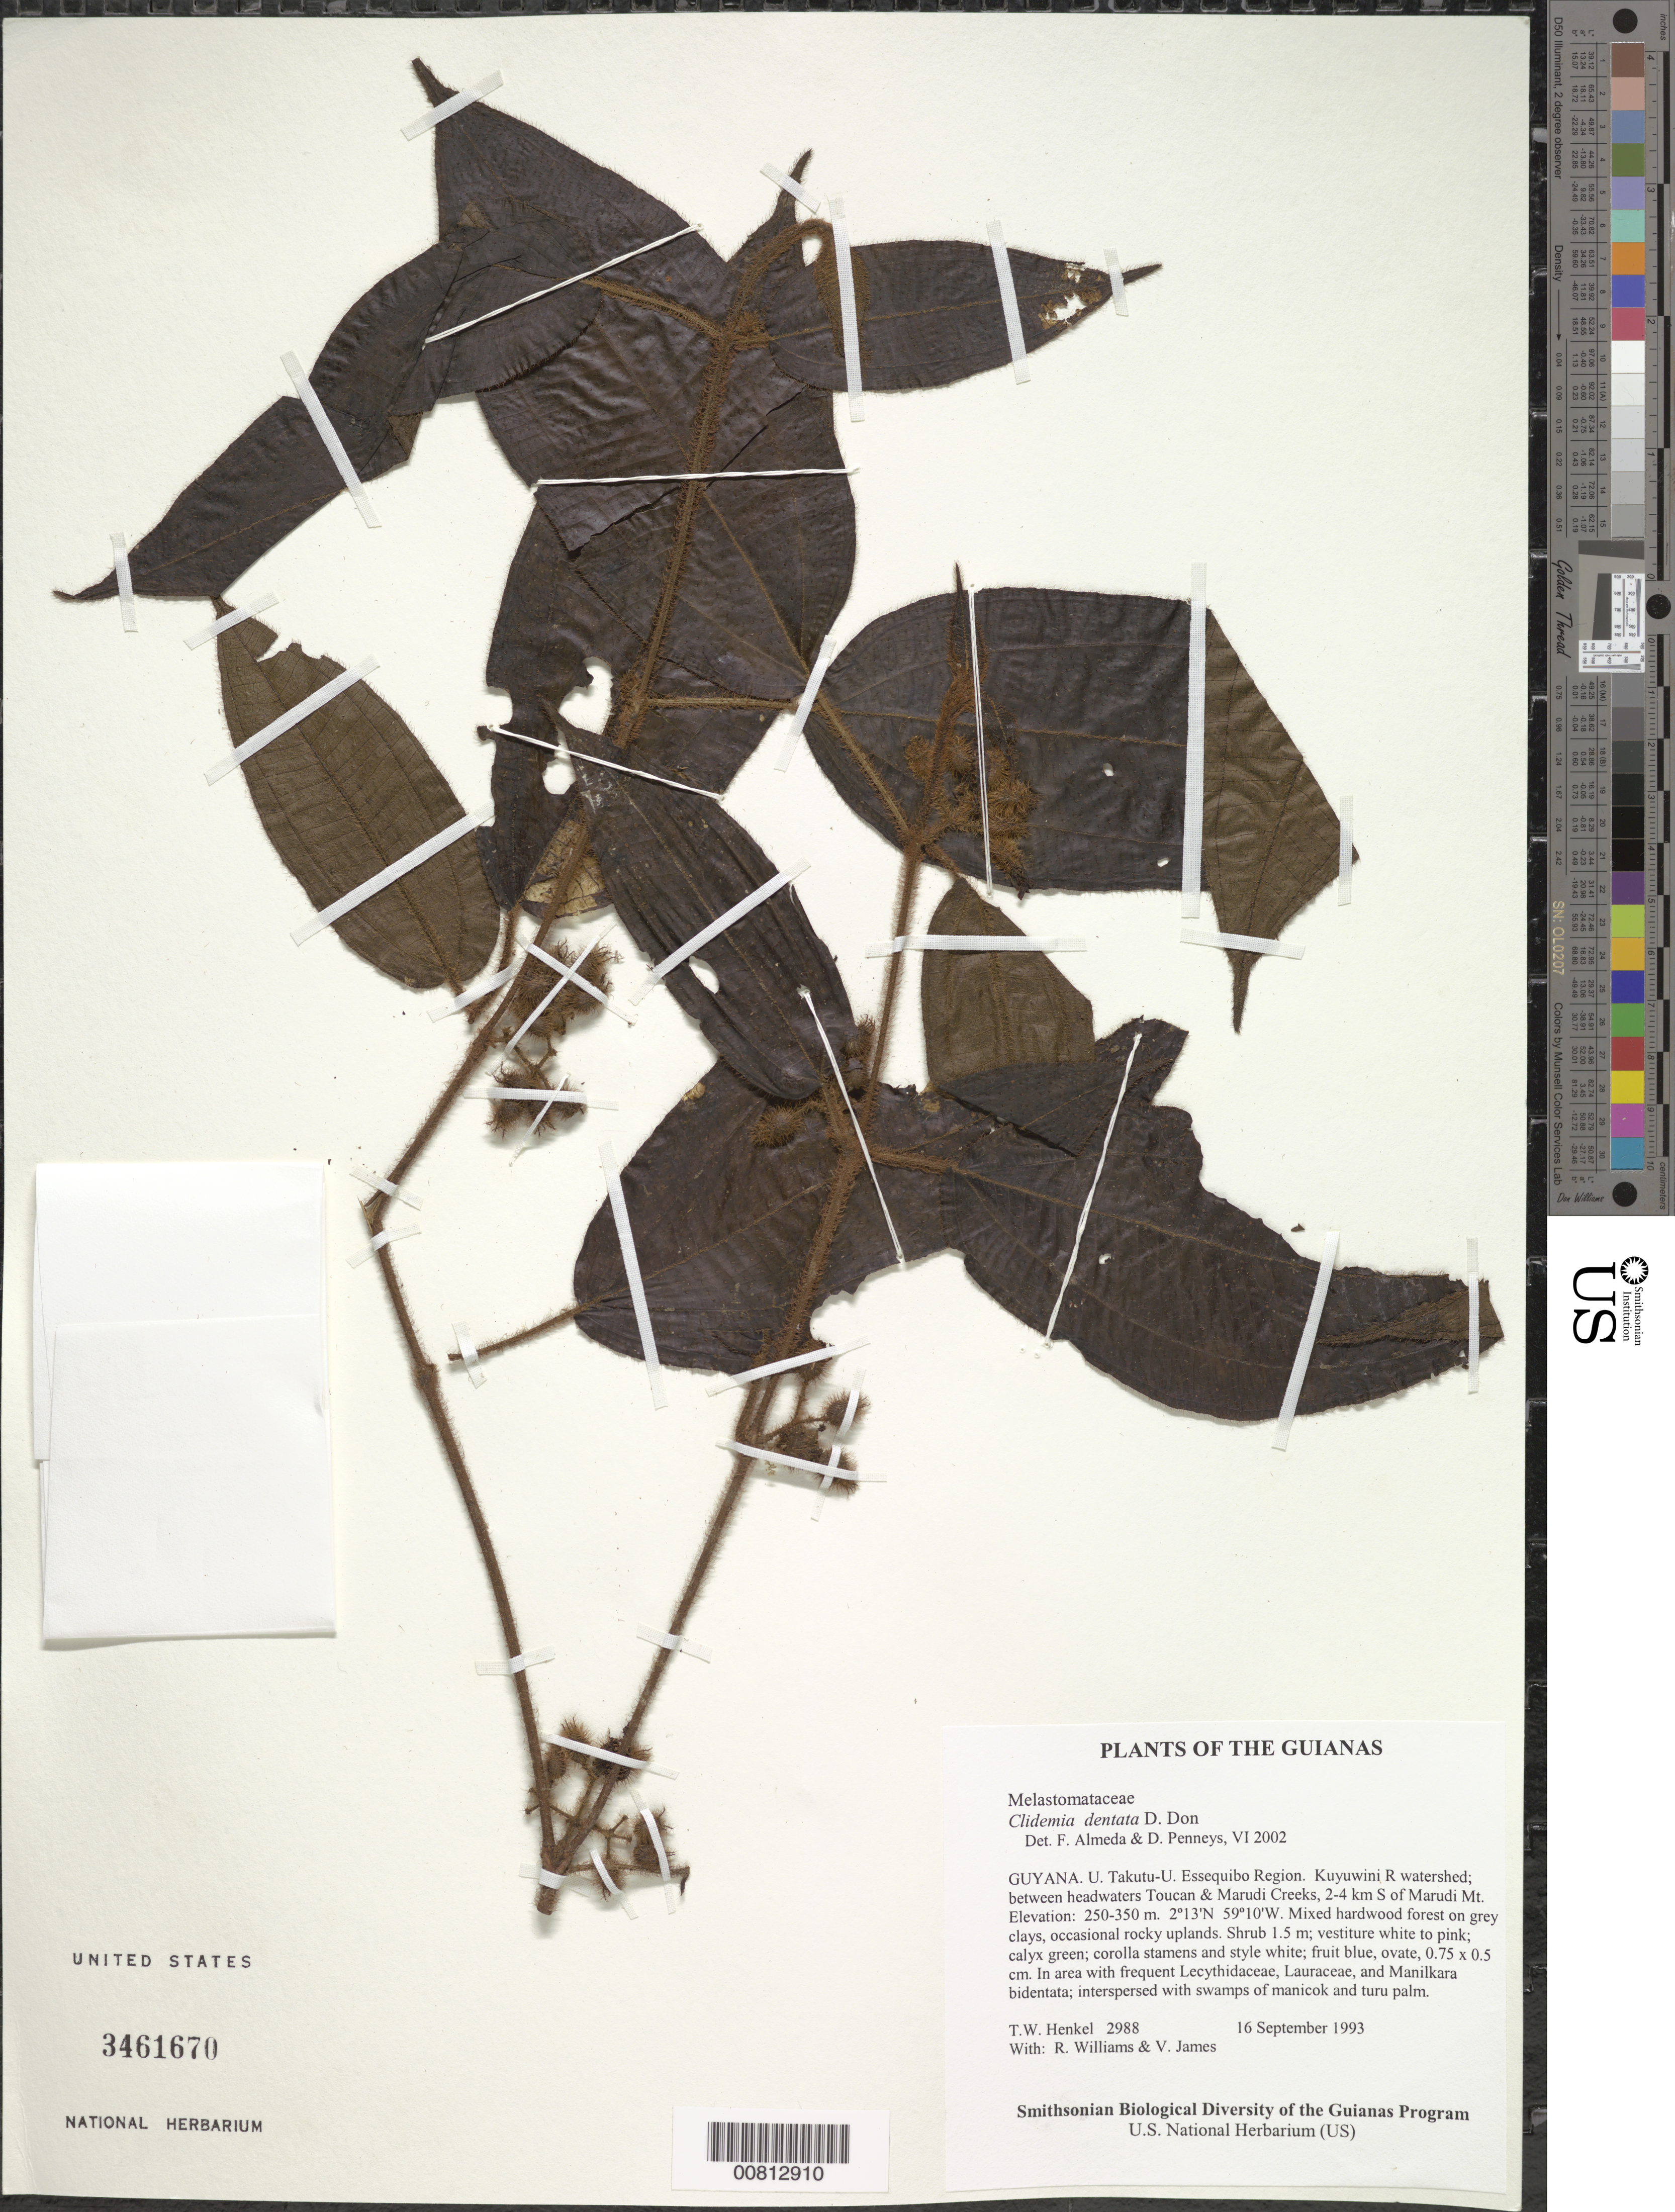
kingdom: Plantae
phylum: Tracheophyta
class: Magnoliopsida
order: Myrtales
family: Melastomataceae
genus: Clidemia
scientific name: Clidemia dentata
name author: D. Don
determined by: Almeda, F.; Penneys, D. S.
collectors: T. Henkel, R. Williams & V. James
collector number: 2988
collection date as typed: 16 September 1993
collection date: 1993-09-16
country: Guyana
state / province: U. Takutu-U. Essequibo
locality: Kuyuwini R watershed; between headwaters Toucan & Marudi Creeks, 2-4 km S of Marudi Mt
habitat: Mixed hardwood forest on grey clays, occasional rocky uplands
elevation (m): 250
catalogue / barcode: US 3461670